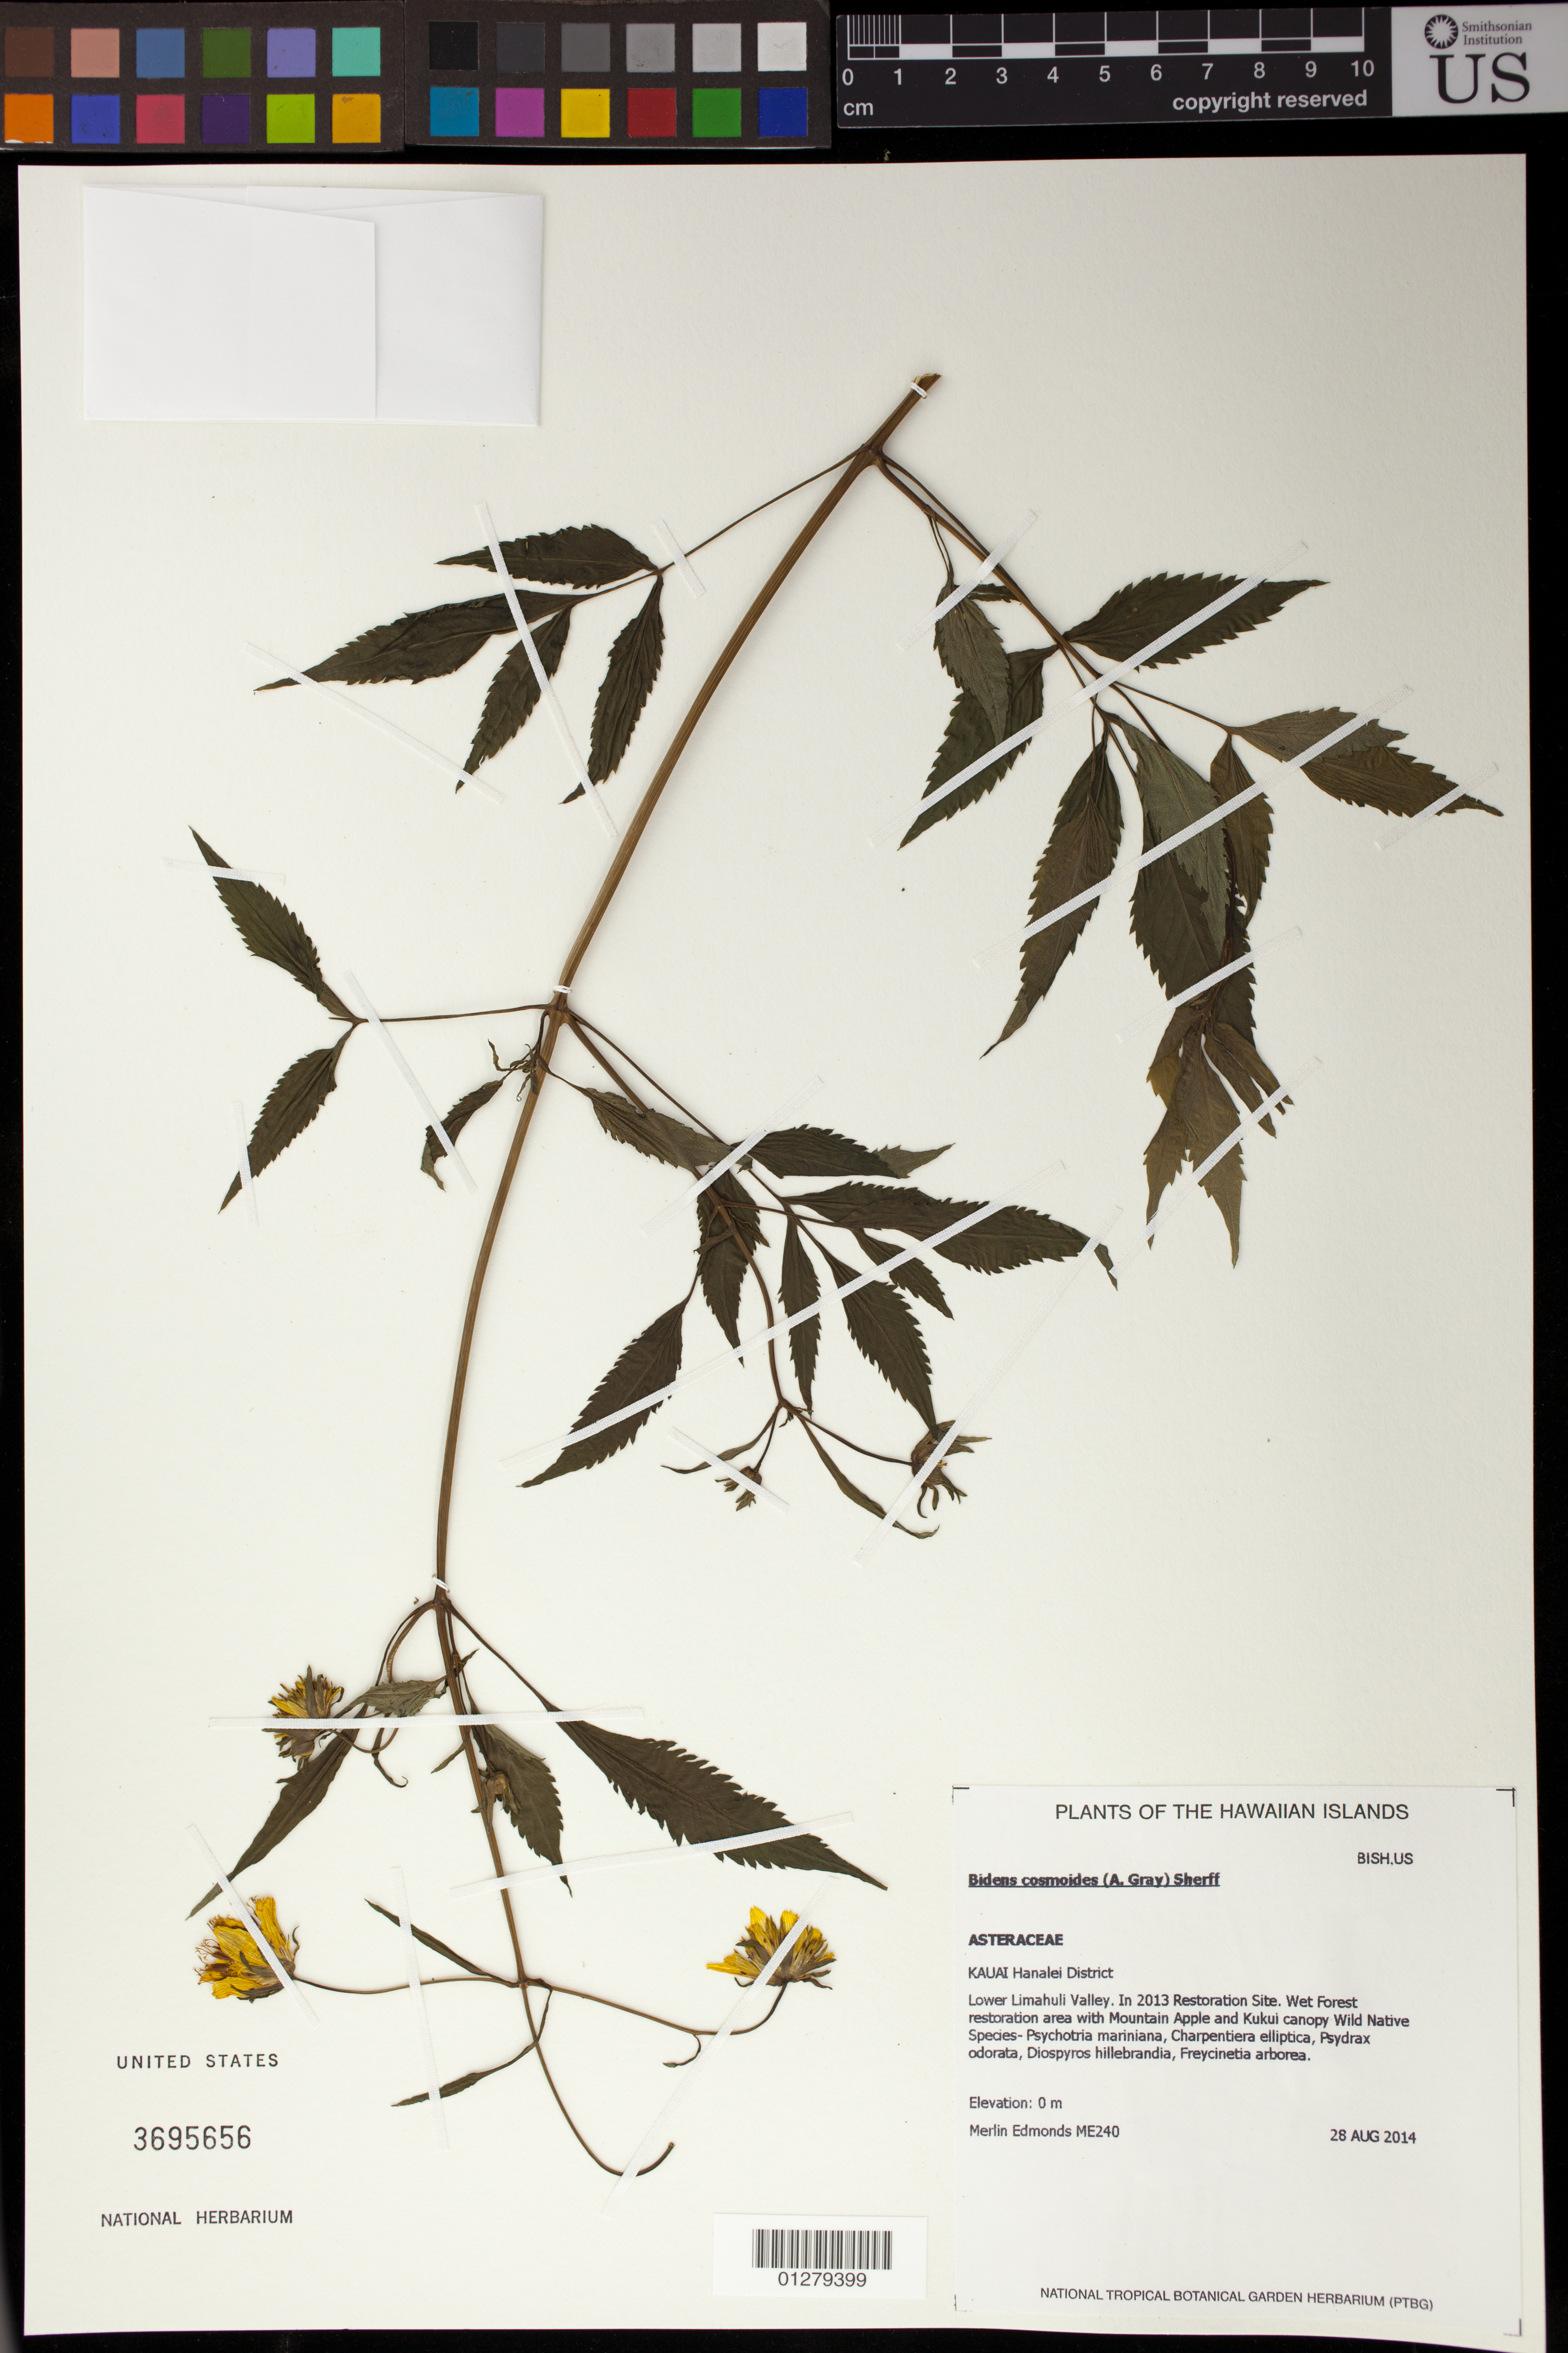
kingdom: Plantae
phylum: Tracheophyta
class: Magnoliopsida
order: Asterales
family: Asteraceae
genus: Bidens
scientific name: Bidens cosmoides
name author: (A. Gray) Sherff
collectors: M. Edmonds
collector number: ME 240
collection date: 2014-08-28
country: United States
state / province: Hawaii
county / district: Kauai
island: Kaua'i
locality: Hanalei District, lower Limahuli Valley, in 2013 restoration site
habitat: Wet forest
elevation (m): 0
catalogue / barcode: US 3695656